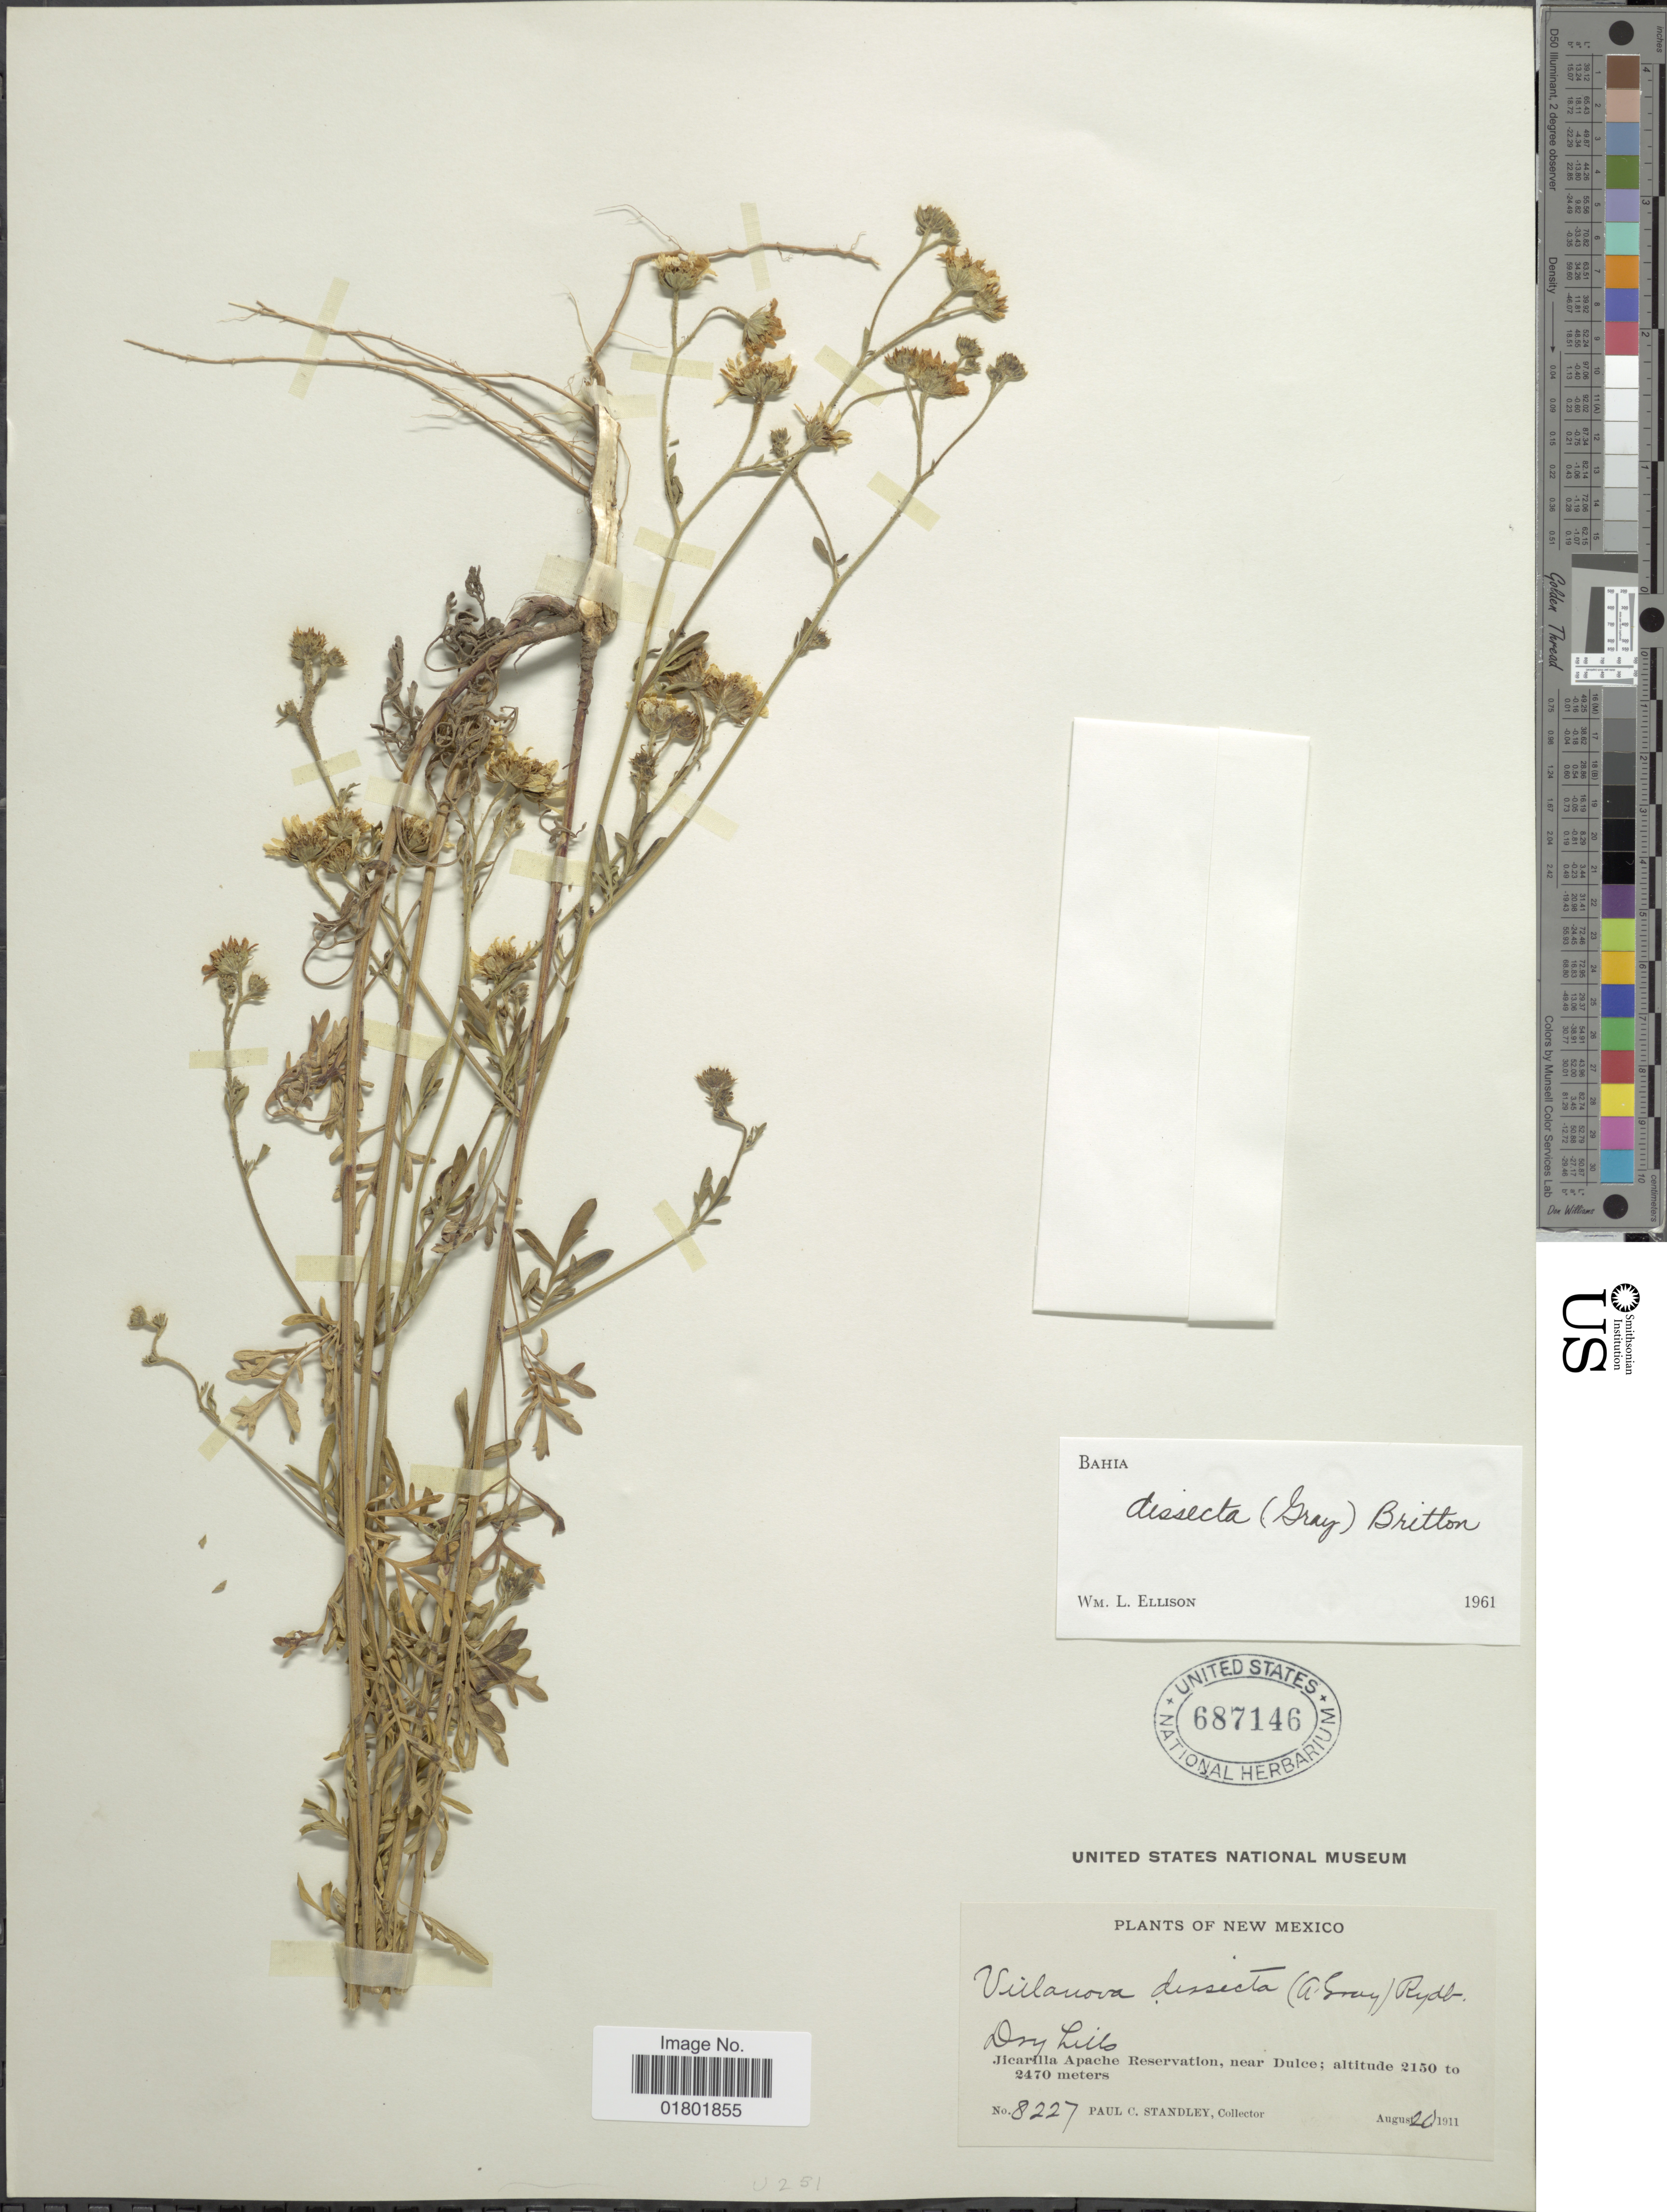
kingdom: Plantae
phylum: Tracheophyta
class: Magnoliopsida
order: Asterales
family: Asteraceae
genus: Bahia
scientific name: Bahia dissecta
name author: (A. Gray) Britton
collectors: P. C. Standley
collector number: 8227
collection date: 1911-08-20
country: United States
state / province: New Mexico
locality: Jicarilla Apache Reservation, near Dulce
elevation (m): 2150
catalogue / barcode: US 687146